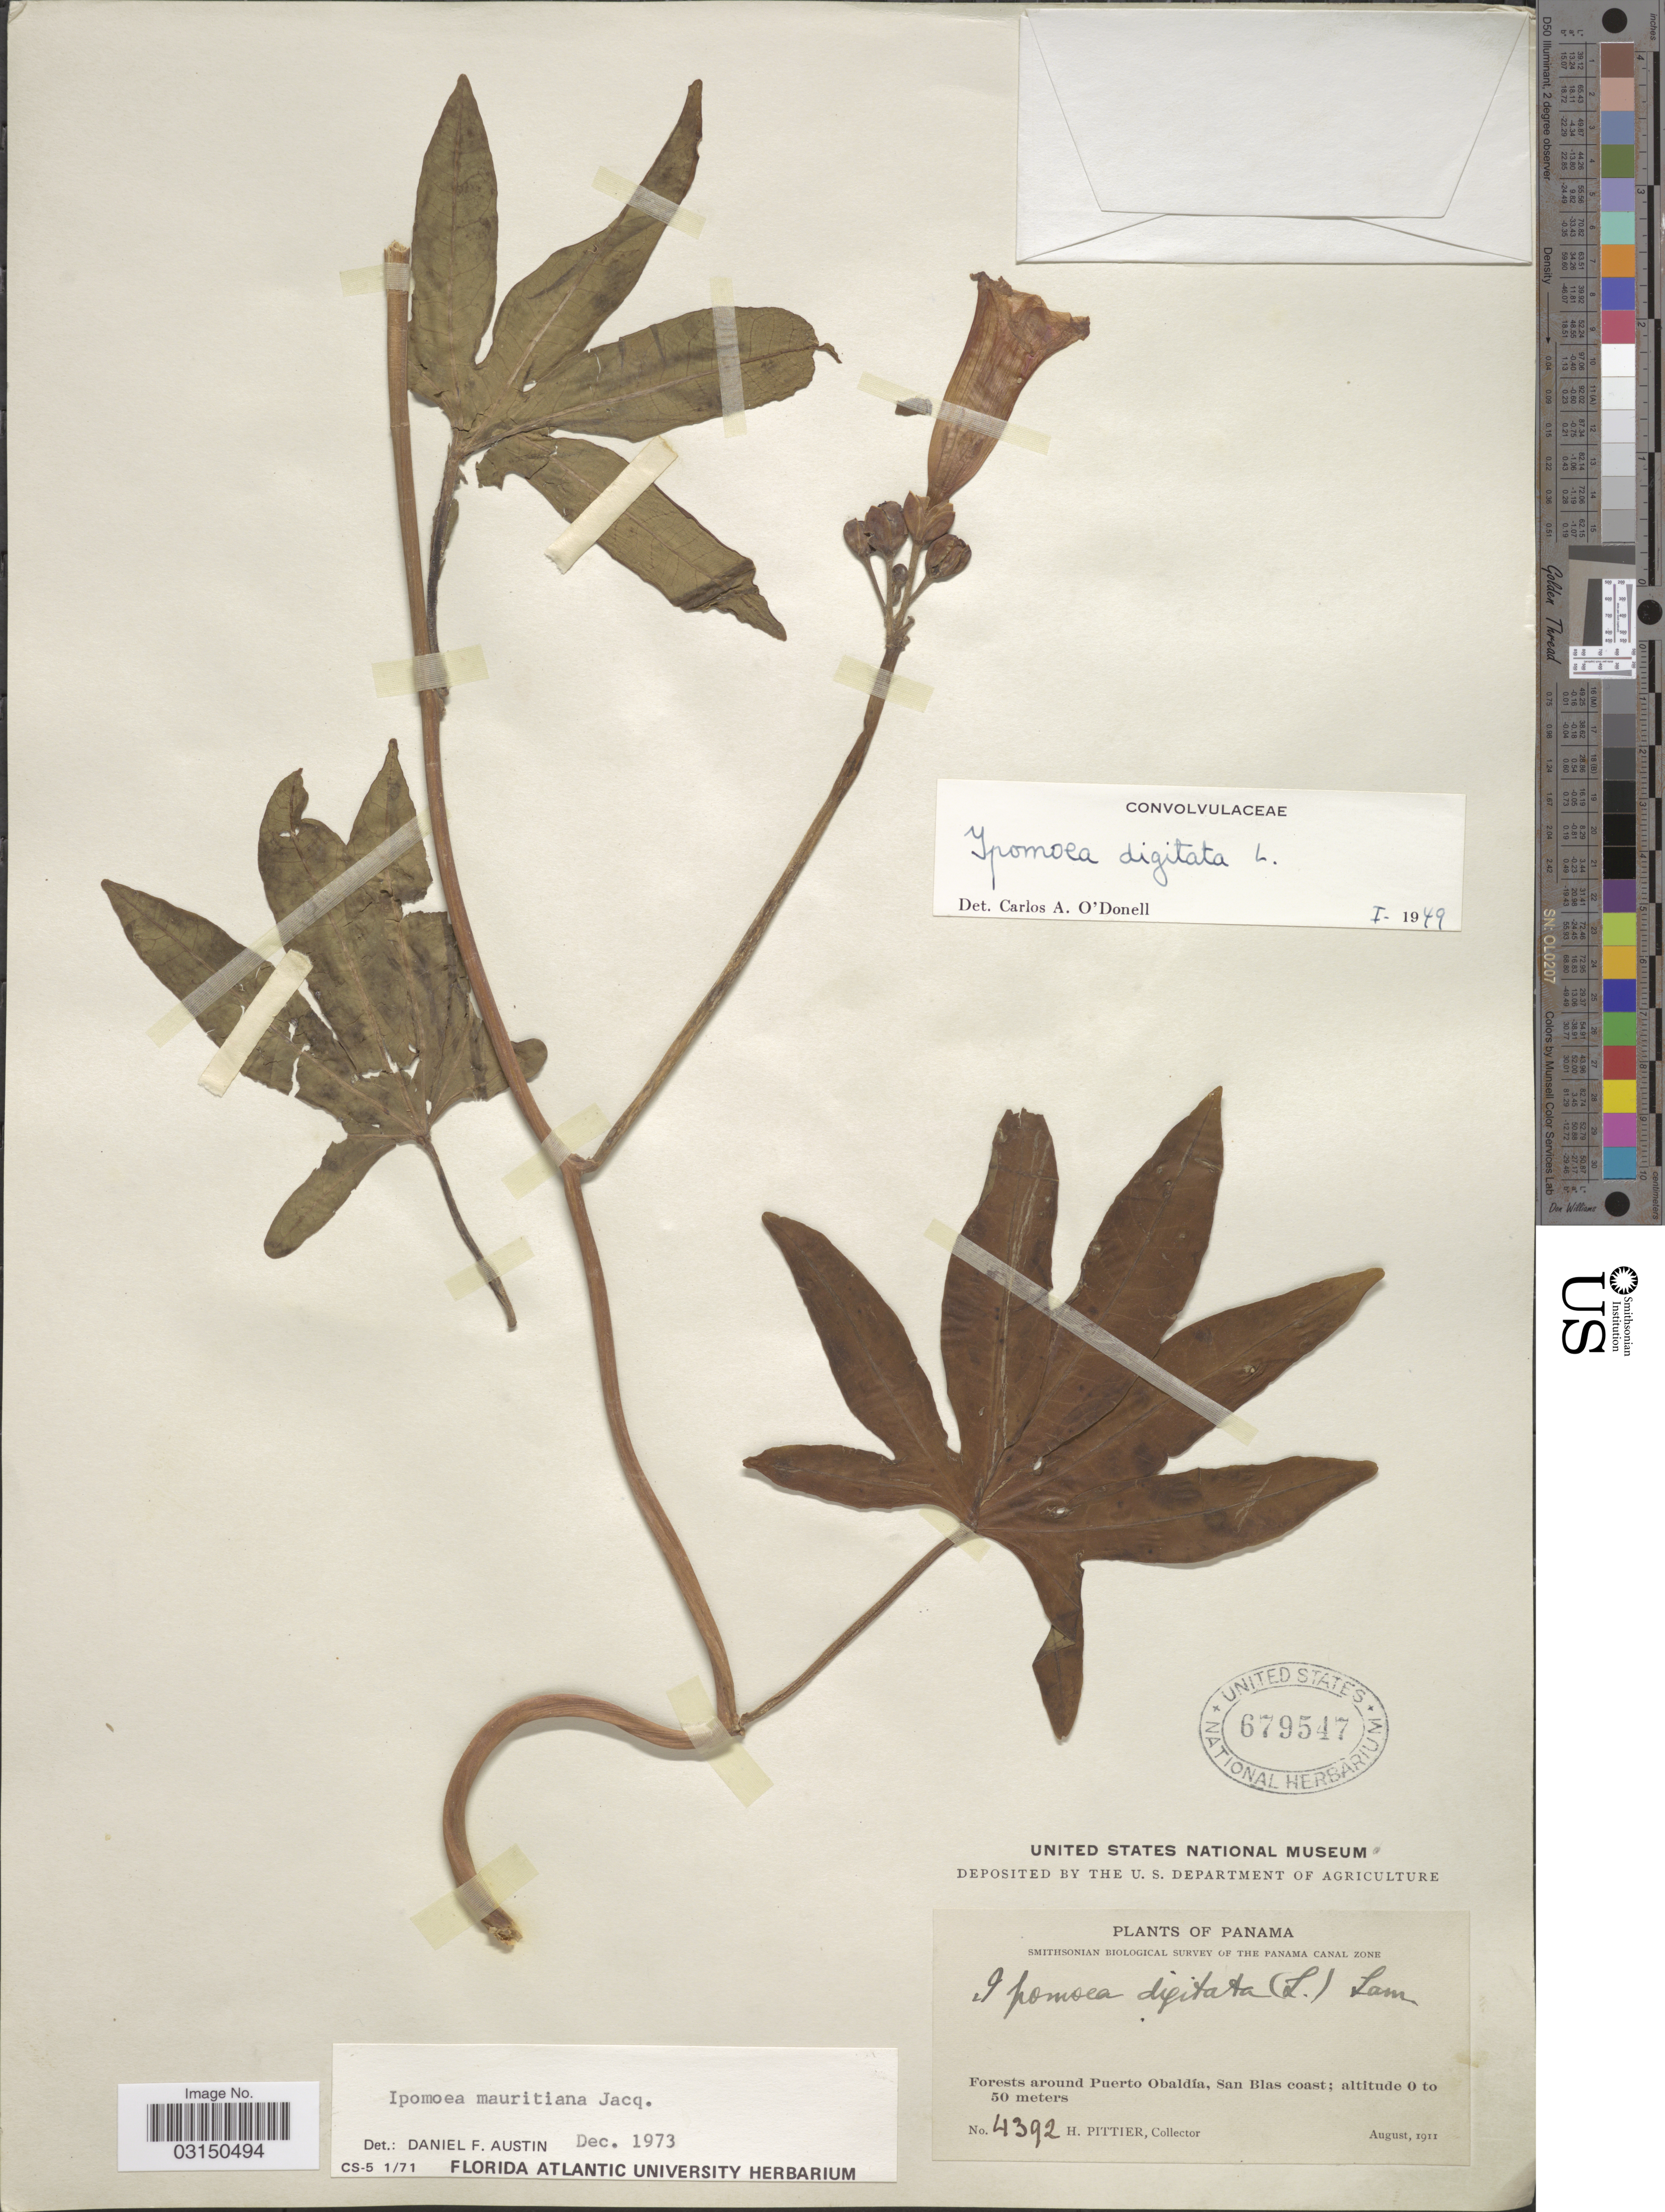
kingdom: Plantae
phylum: Tracheophyta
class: Magnoliopsida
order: Solanales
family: Convolvulaceae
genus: Ipomoea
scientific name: Ipomoea mauritiana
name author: Jacq.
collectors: H. F. Pittier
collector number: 4392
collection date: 1911-08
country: Panama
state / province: Kuna Yala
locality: Forests around Puerto Obaldía, San Blas coast.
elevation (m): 0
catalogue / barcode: US 679547